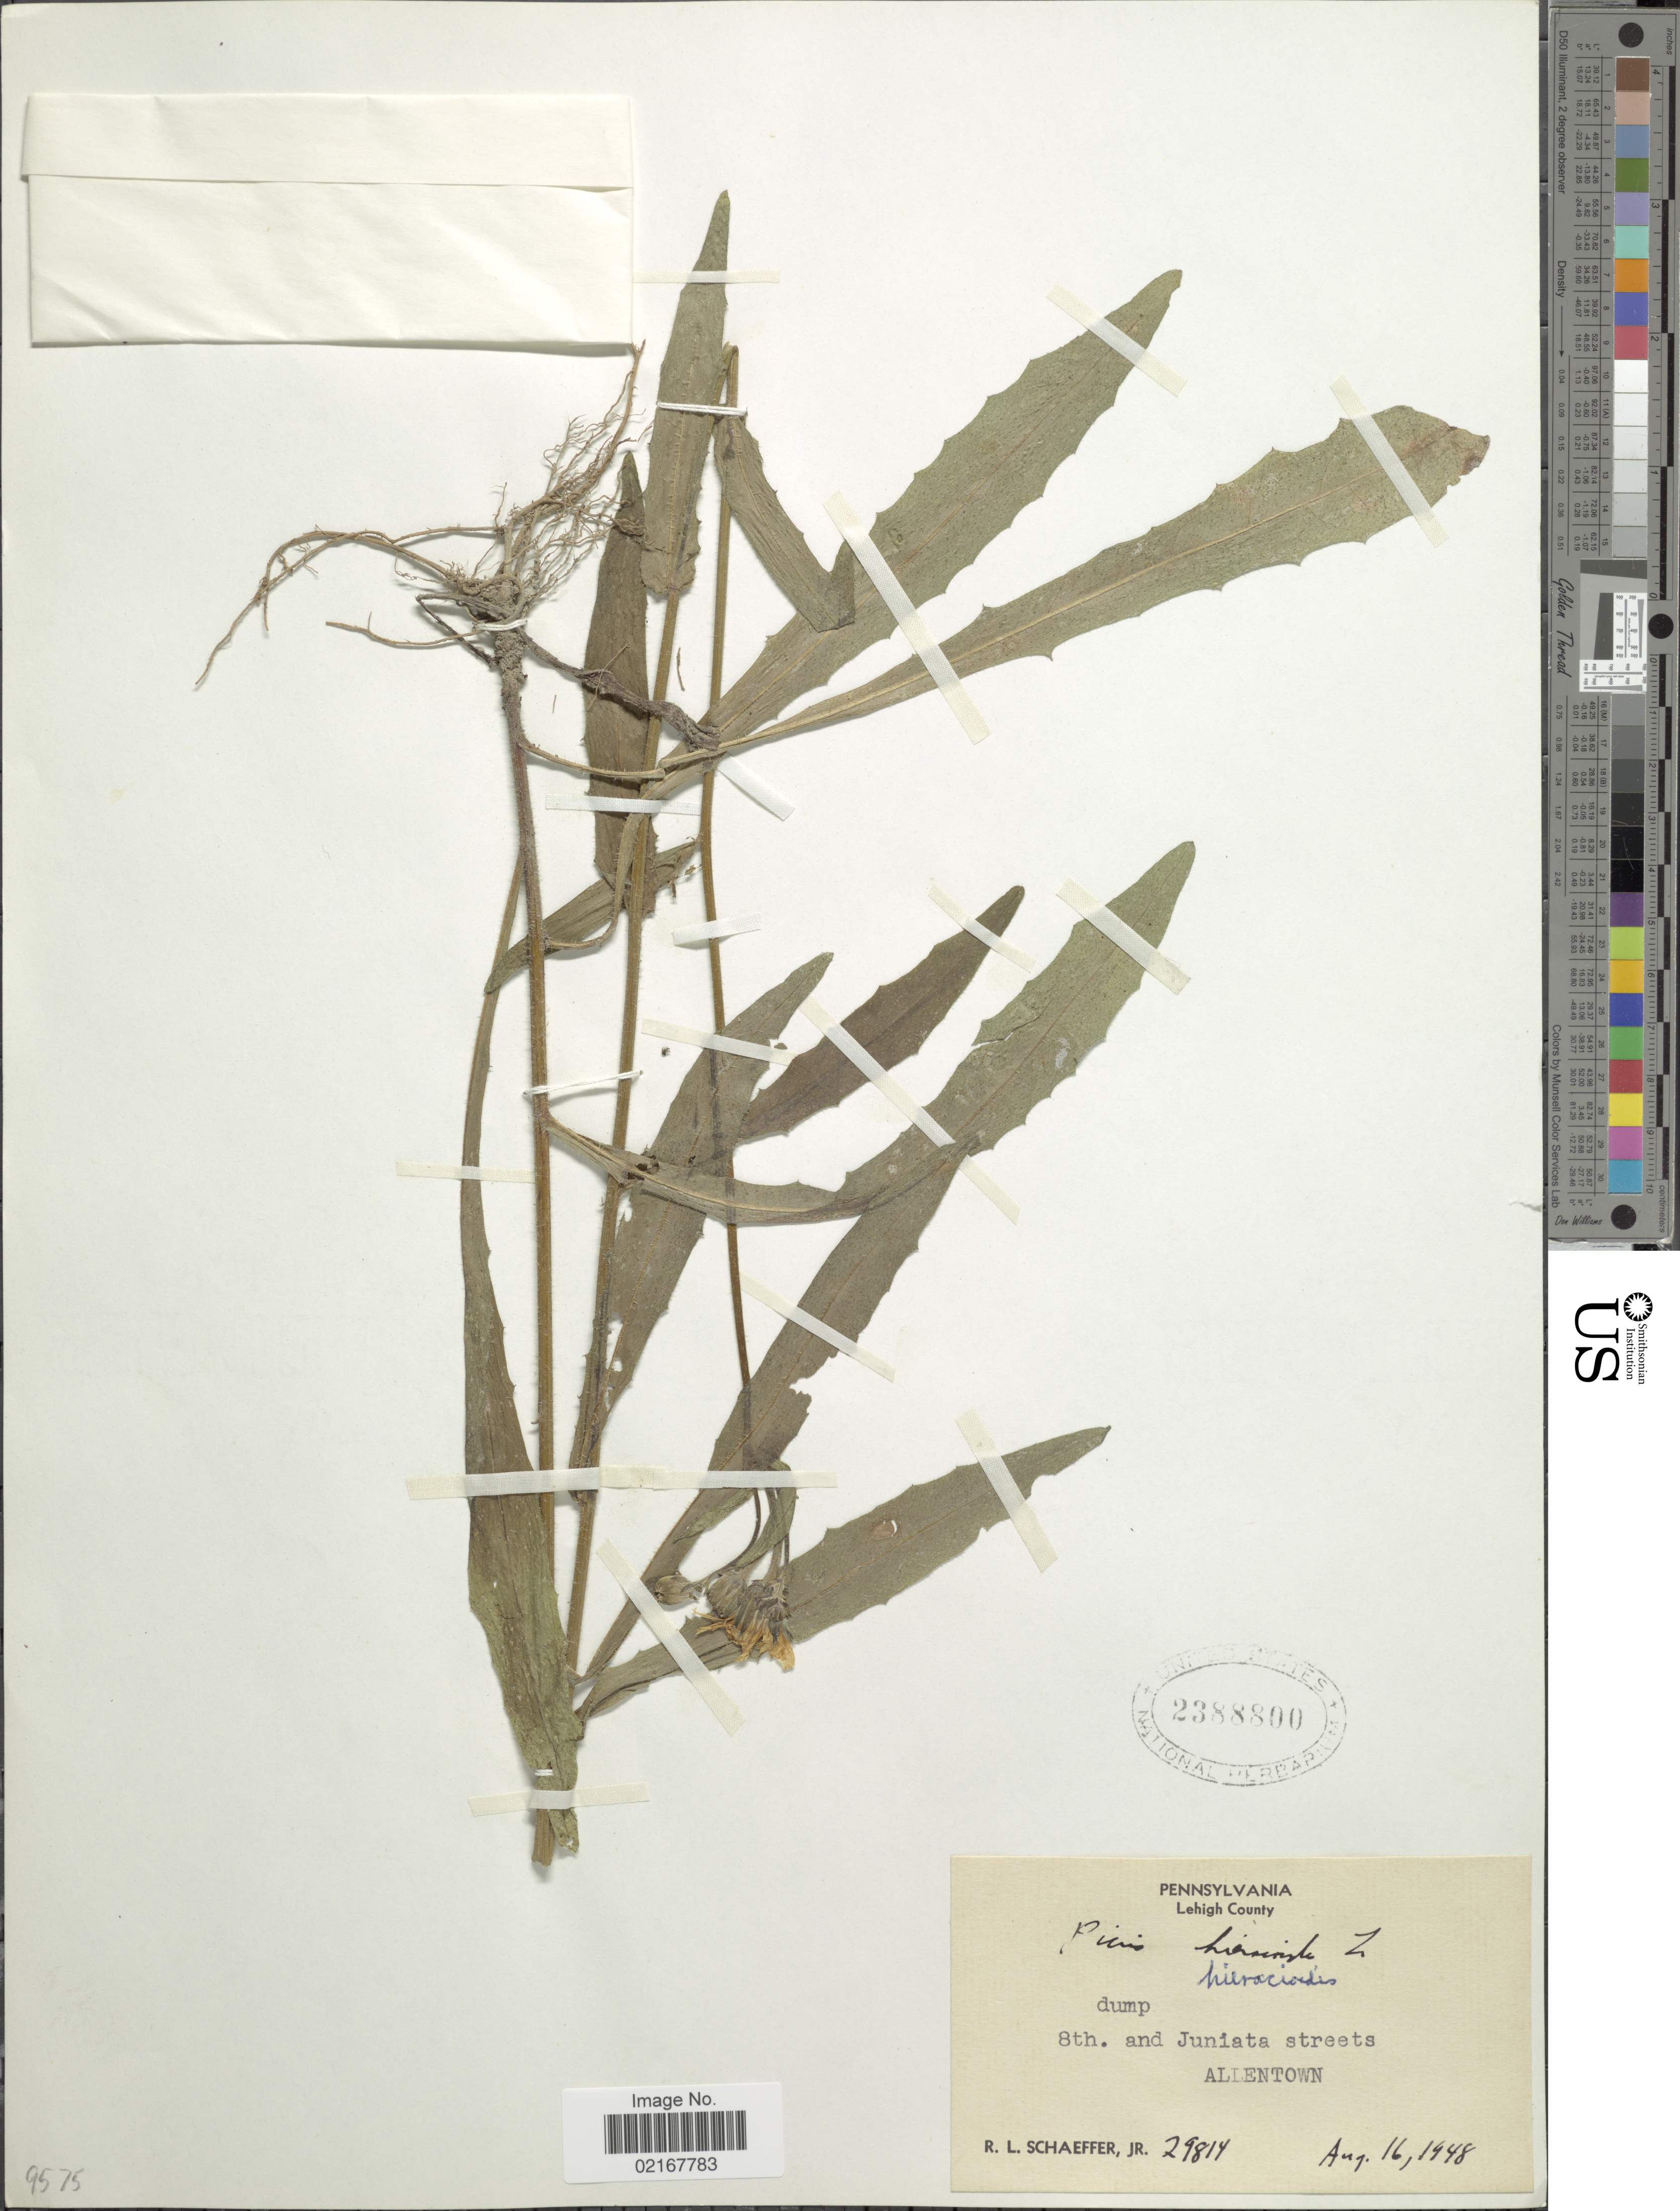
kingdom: Plantae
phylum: Tracheophyta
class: Magnoliopsida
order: Asterales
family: Asteraceae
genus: Picris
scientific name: Picris hieracioides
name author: L.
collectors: R. L. Schaeffer Jr.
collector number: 29814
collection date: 1948-08-16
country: United States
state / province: Pennsylvania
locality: Lehigh County, 8th and Juniata streets, Allentown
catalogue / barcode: US 2388800